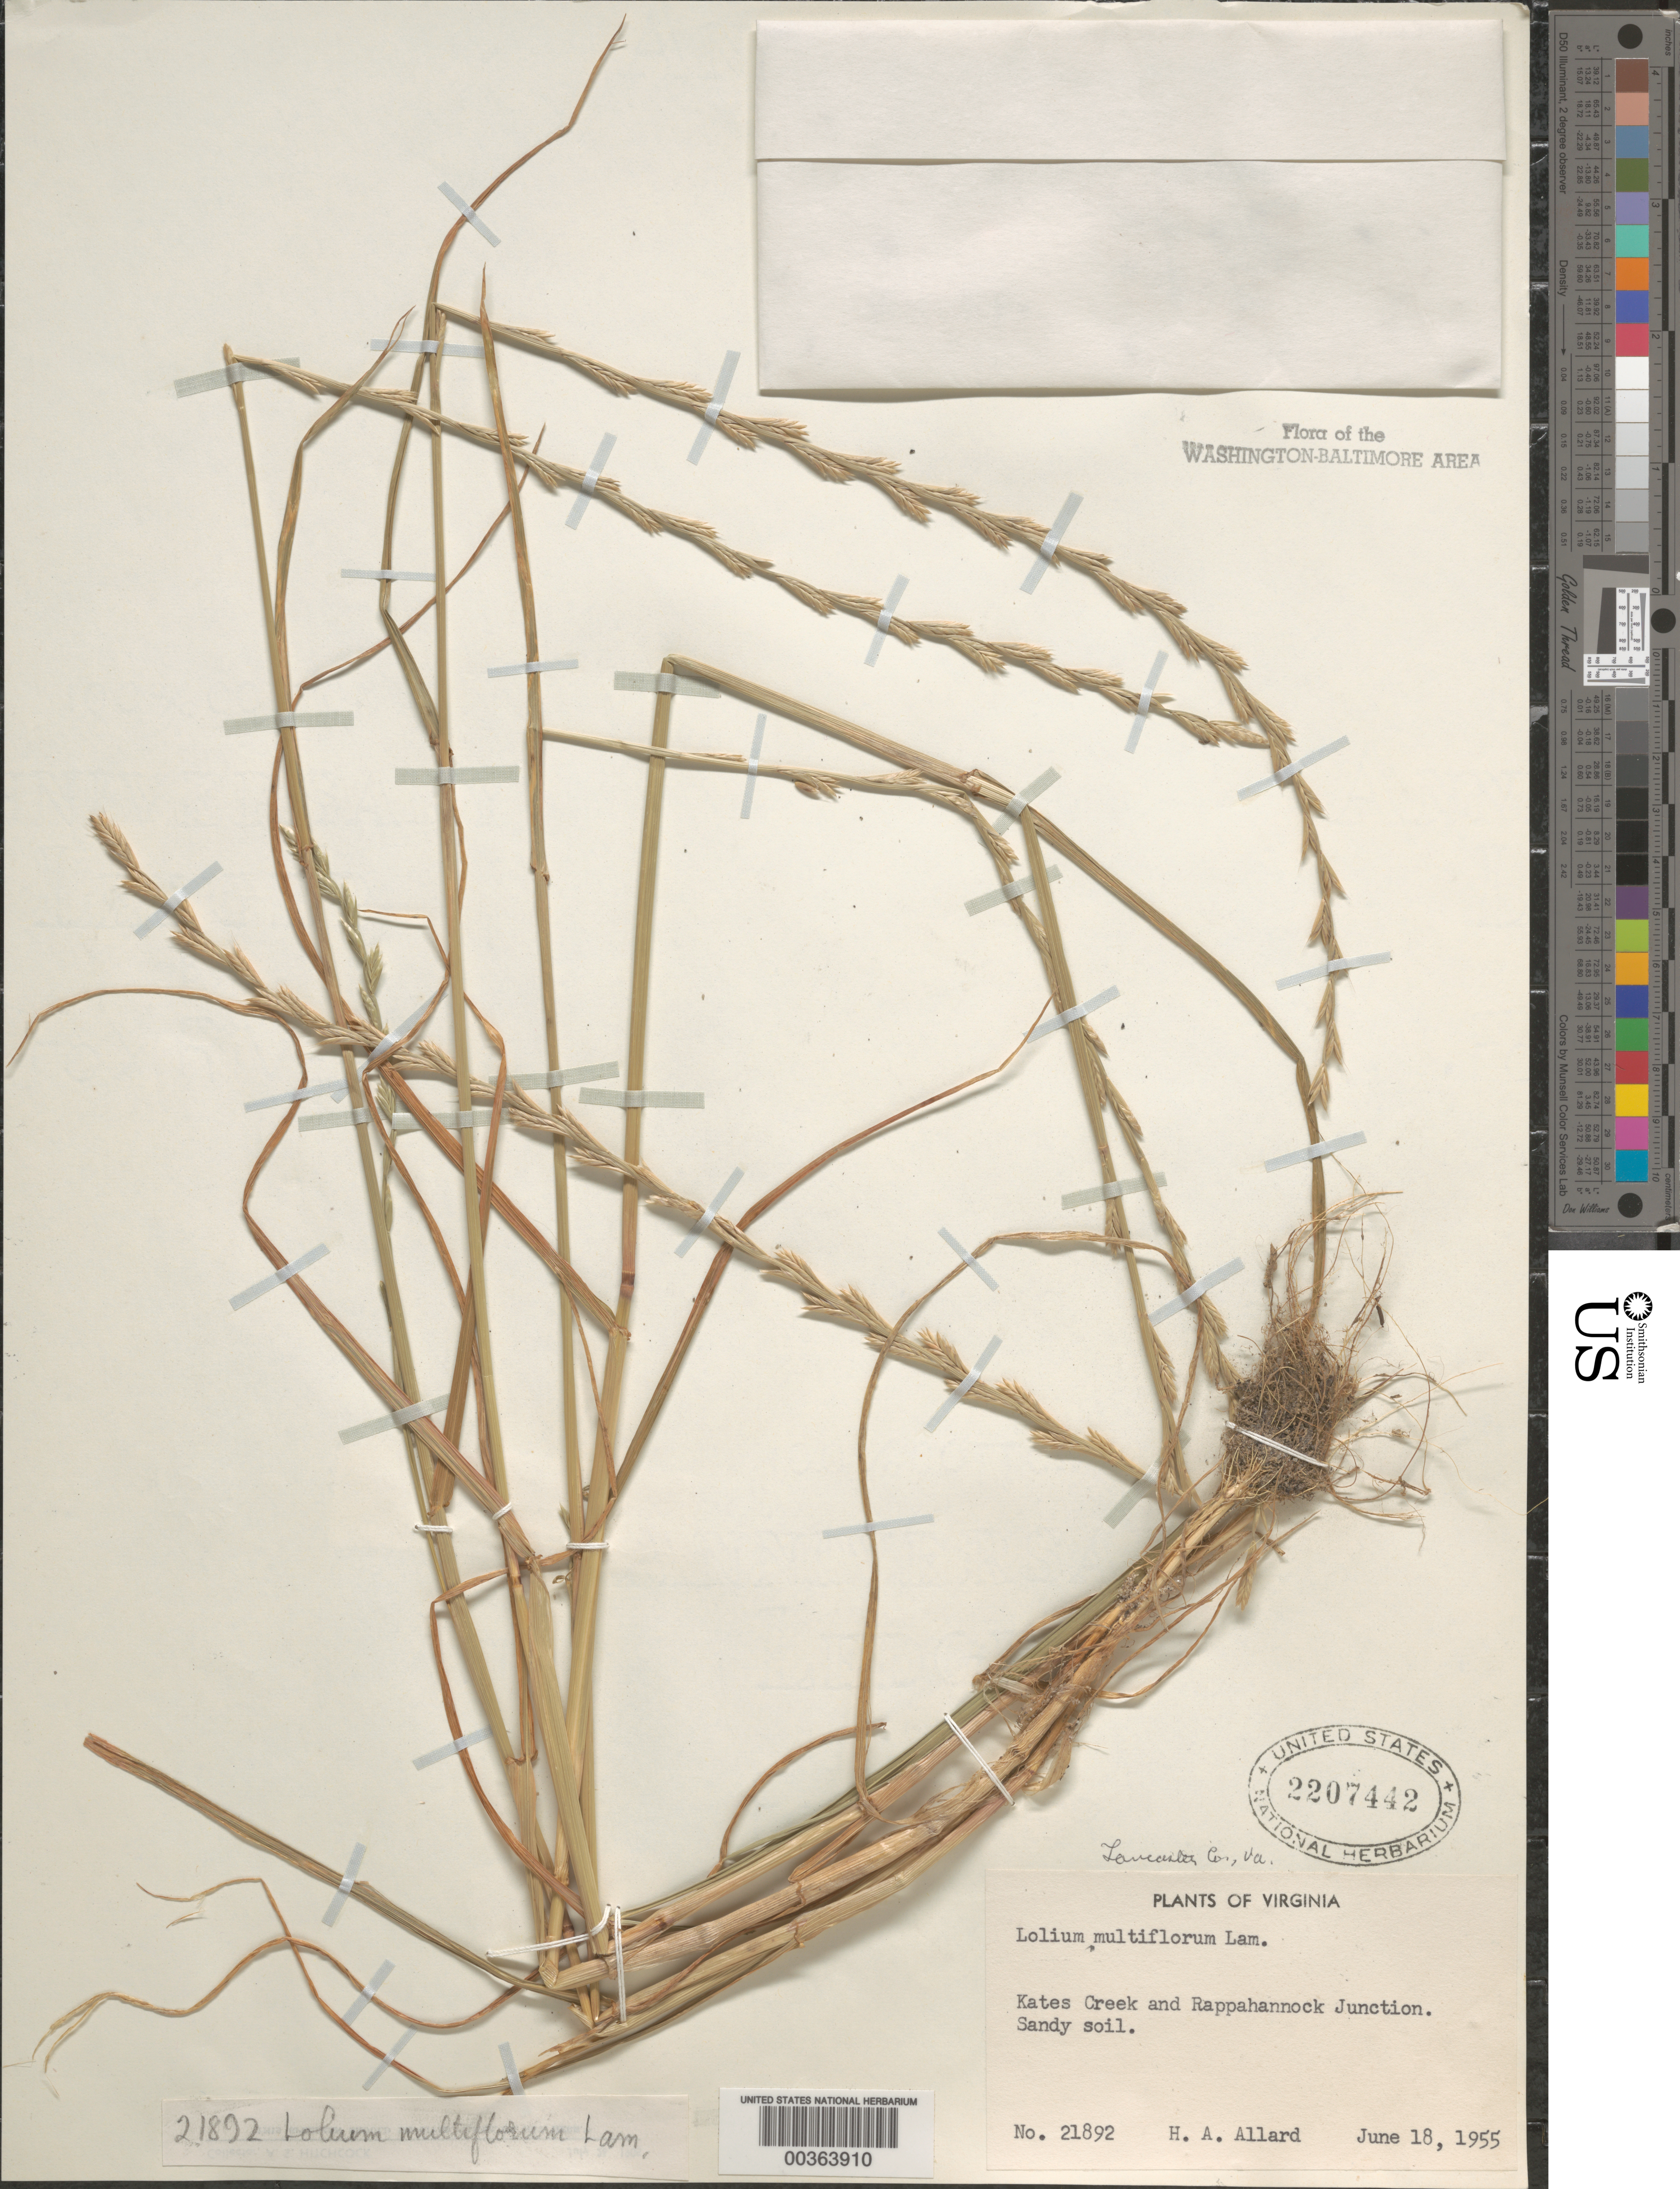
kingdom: Plantae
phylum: Tracheophyta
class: Liliopsida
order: Poales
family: Poaceae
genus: Lolium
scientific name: Lolium perenne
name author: L.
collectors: H. A. Allard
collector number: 21892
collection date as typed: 18 Jun 1955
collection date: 1955-06-18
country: United States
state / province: Virginia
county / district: Lancaster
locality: Kates Creek and Rappahannock Junction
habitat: Sandy soil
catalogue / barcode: US 2207442